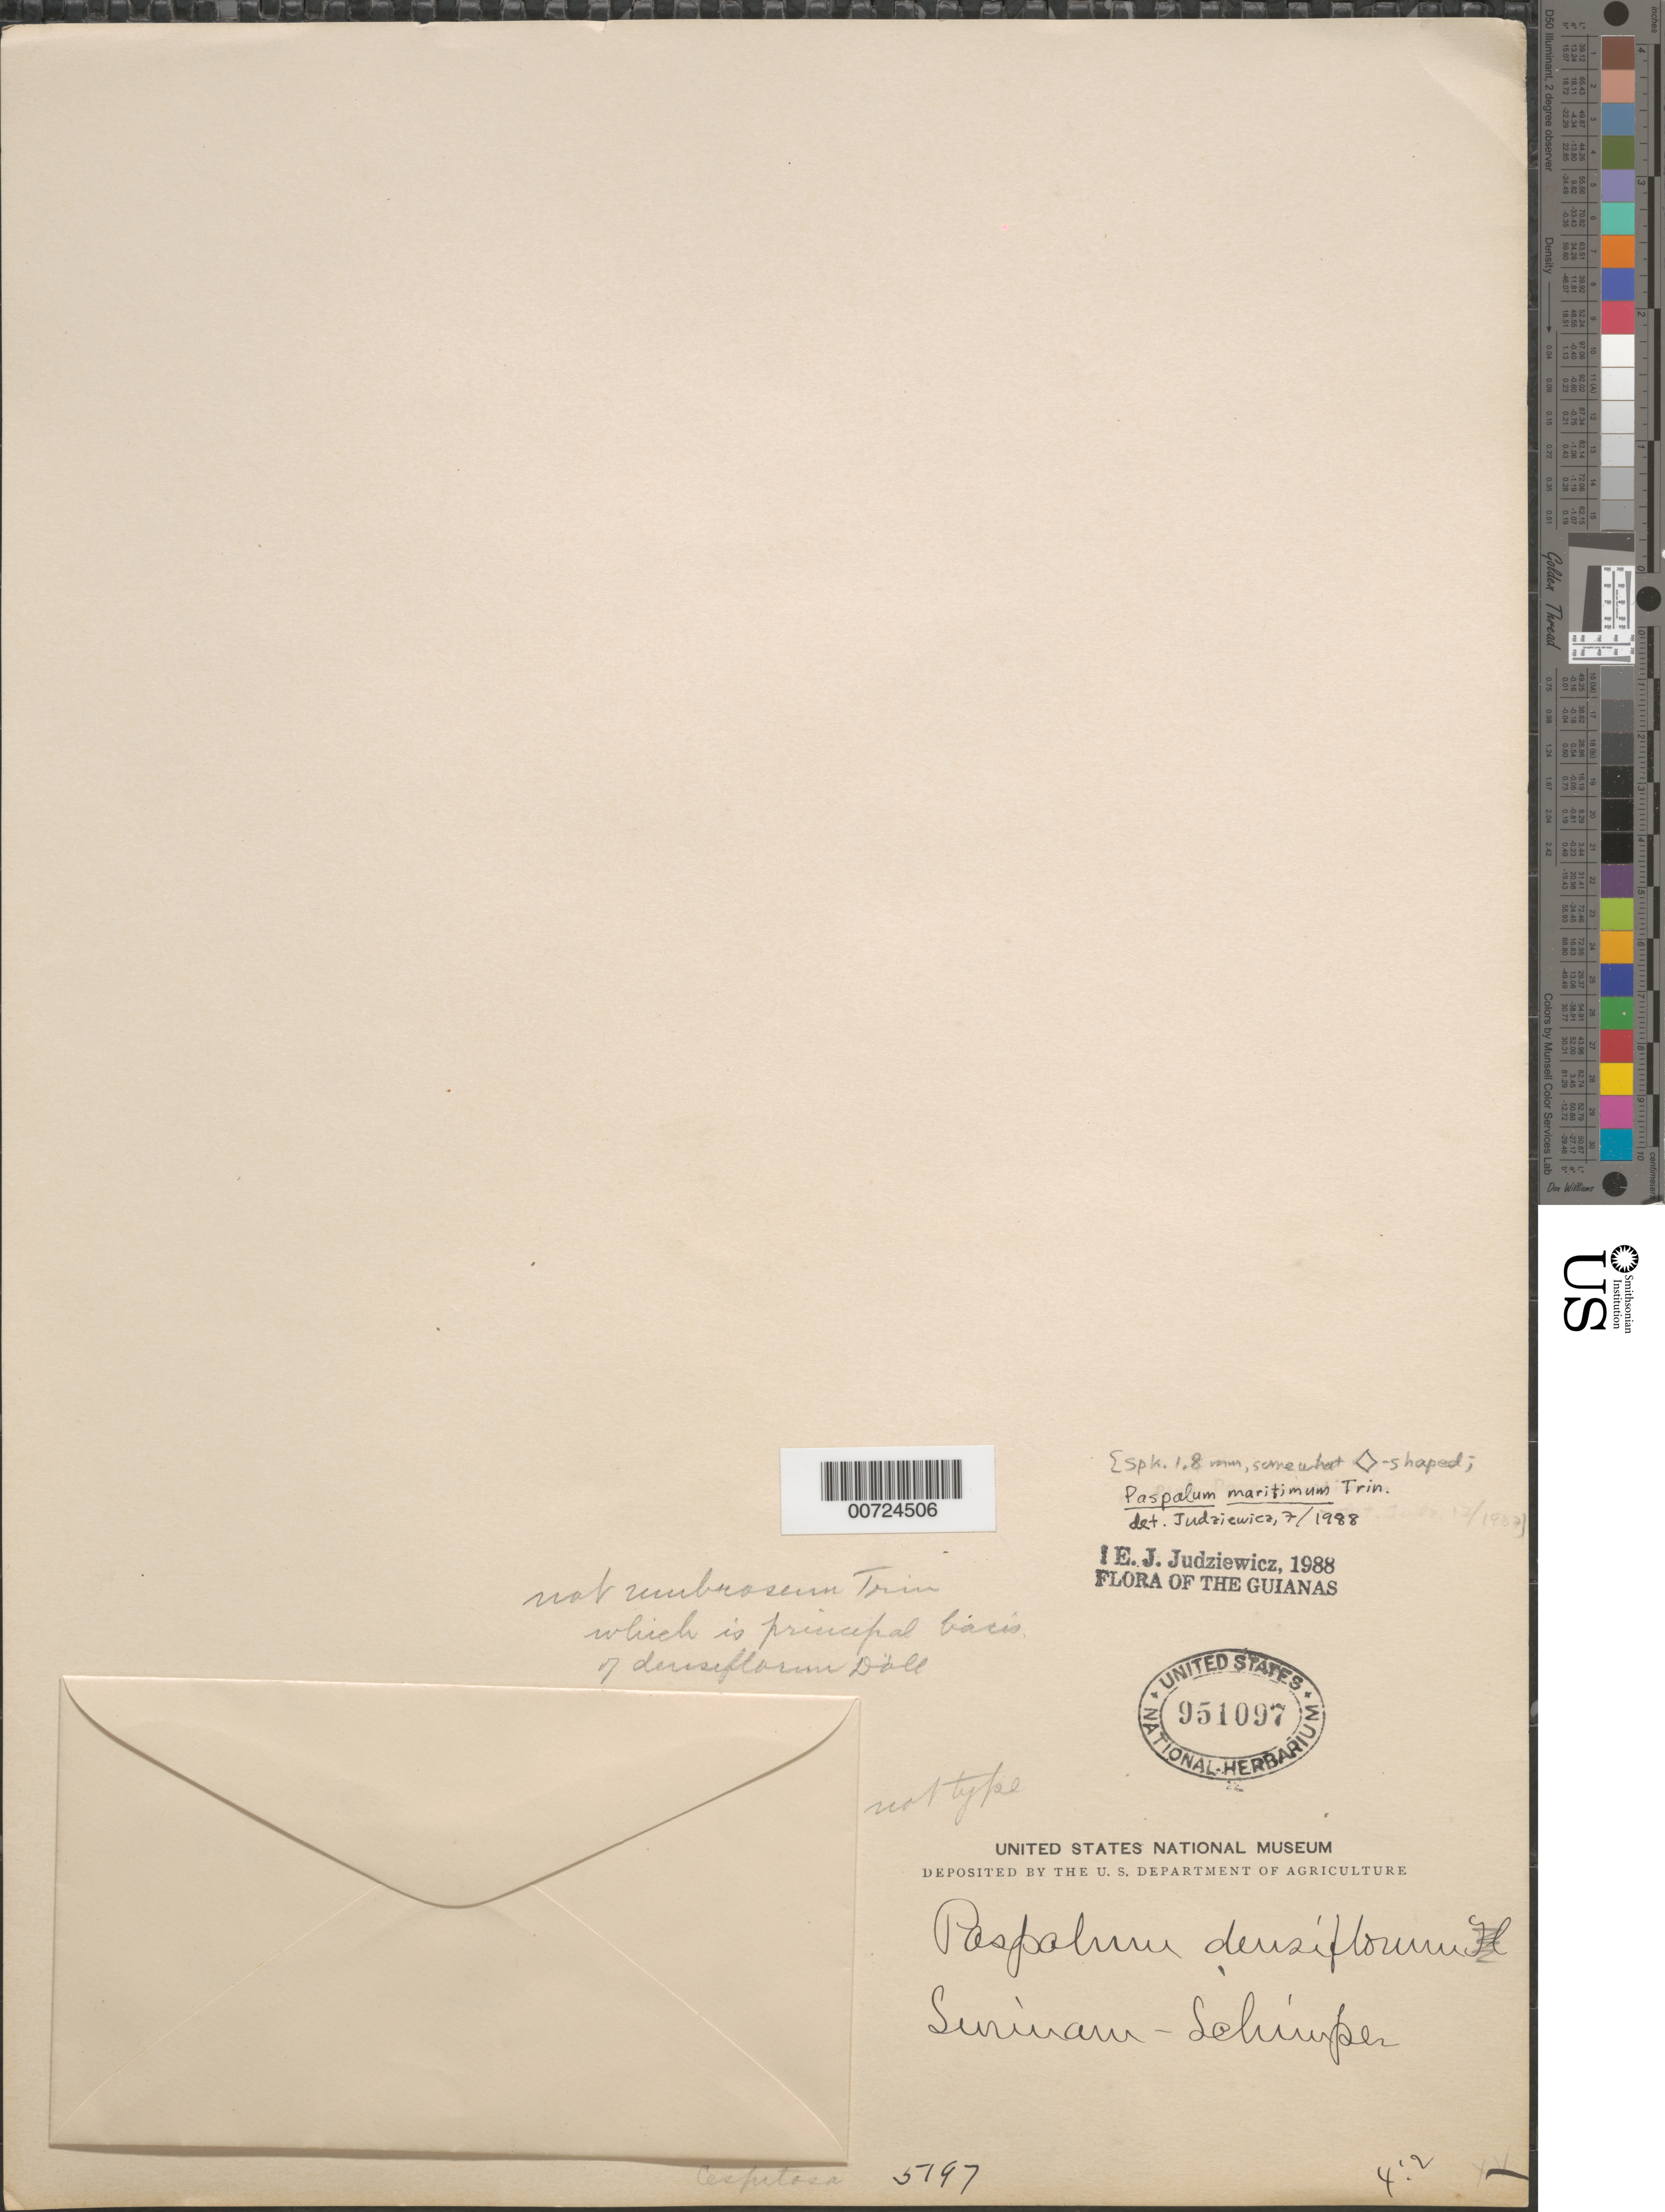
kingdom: Plantae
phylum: Tracheophyta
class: Liliopsida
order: Poales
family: Poaceae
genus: Paspalum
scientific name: Paspalum maritimum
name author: Trin.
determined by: Judziewicz, E. J.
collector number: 5197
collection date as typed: s.d.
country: Suriname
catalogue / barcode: US 951097